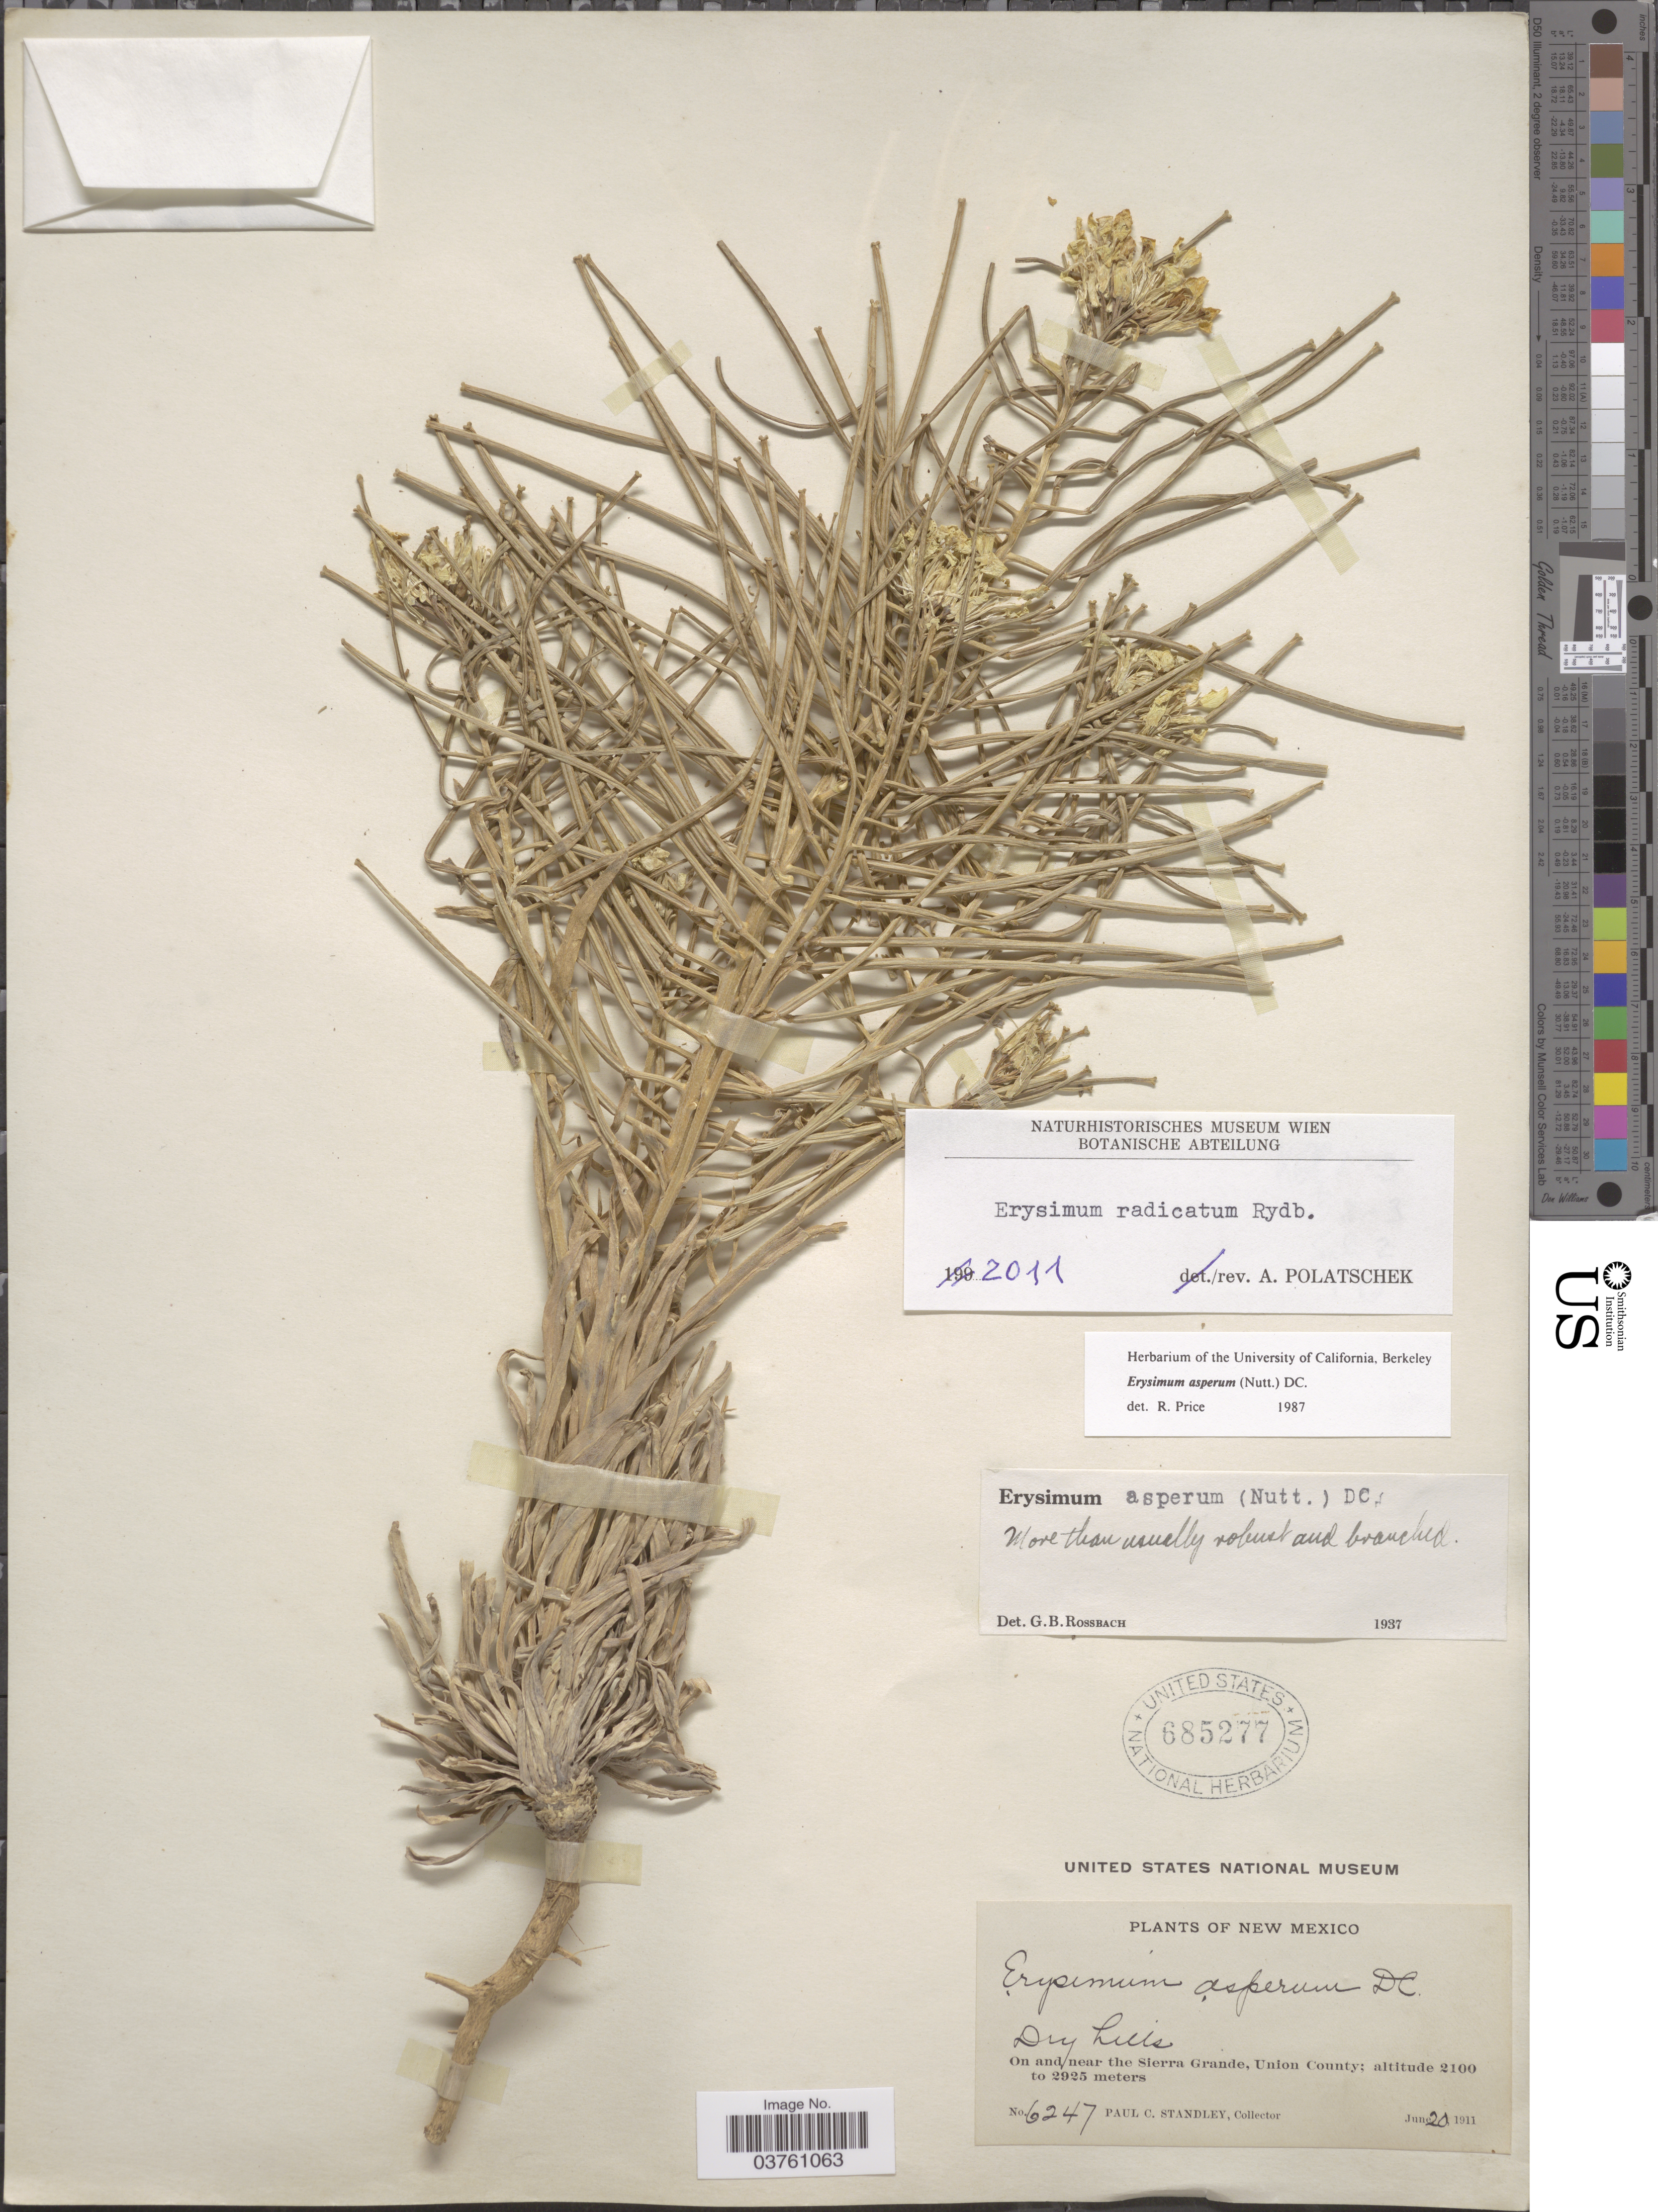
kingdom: Plantae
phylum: Tracheophyta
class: Magnoliopsida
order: Brassicales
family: Brassicaceae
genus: Erysimum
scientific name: Erysimum radicatum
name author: Rydb.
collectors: P. C. Standley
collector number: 6247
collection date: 1911-06-20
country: United States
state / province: New Mexico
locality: On and near the Sierra Grande, Union County.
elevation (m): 2100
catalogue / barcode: US 685277